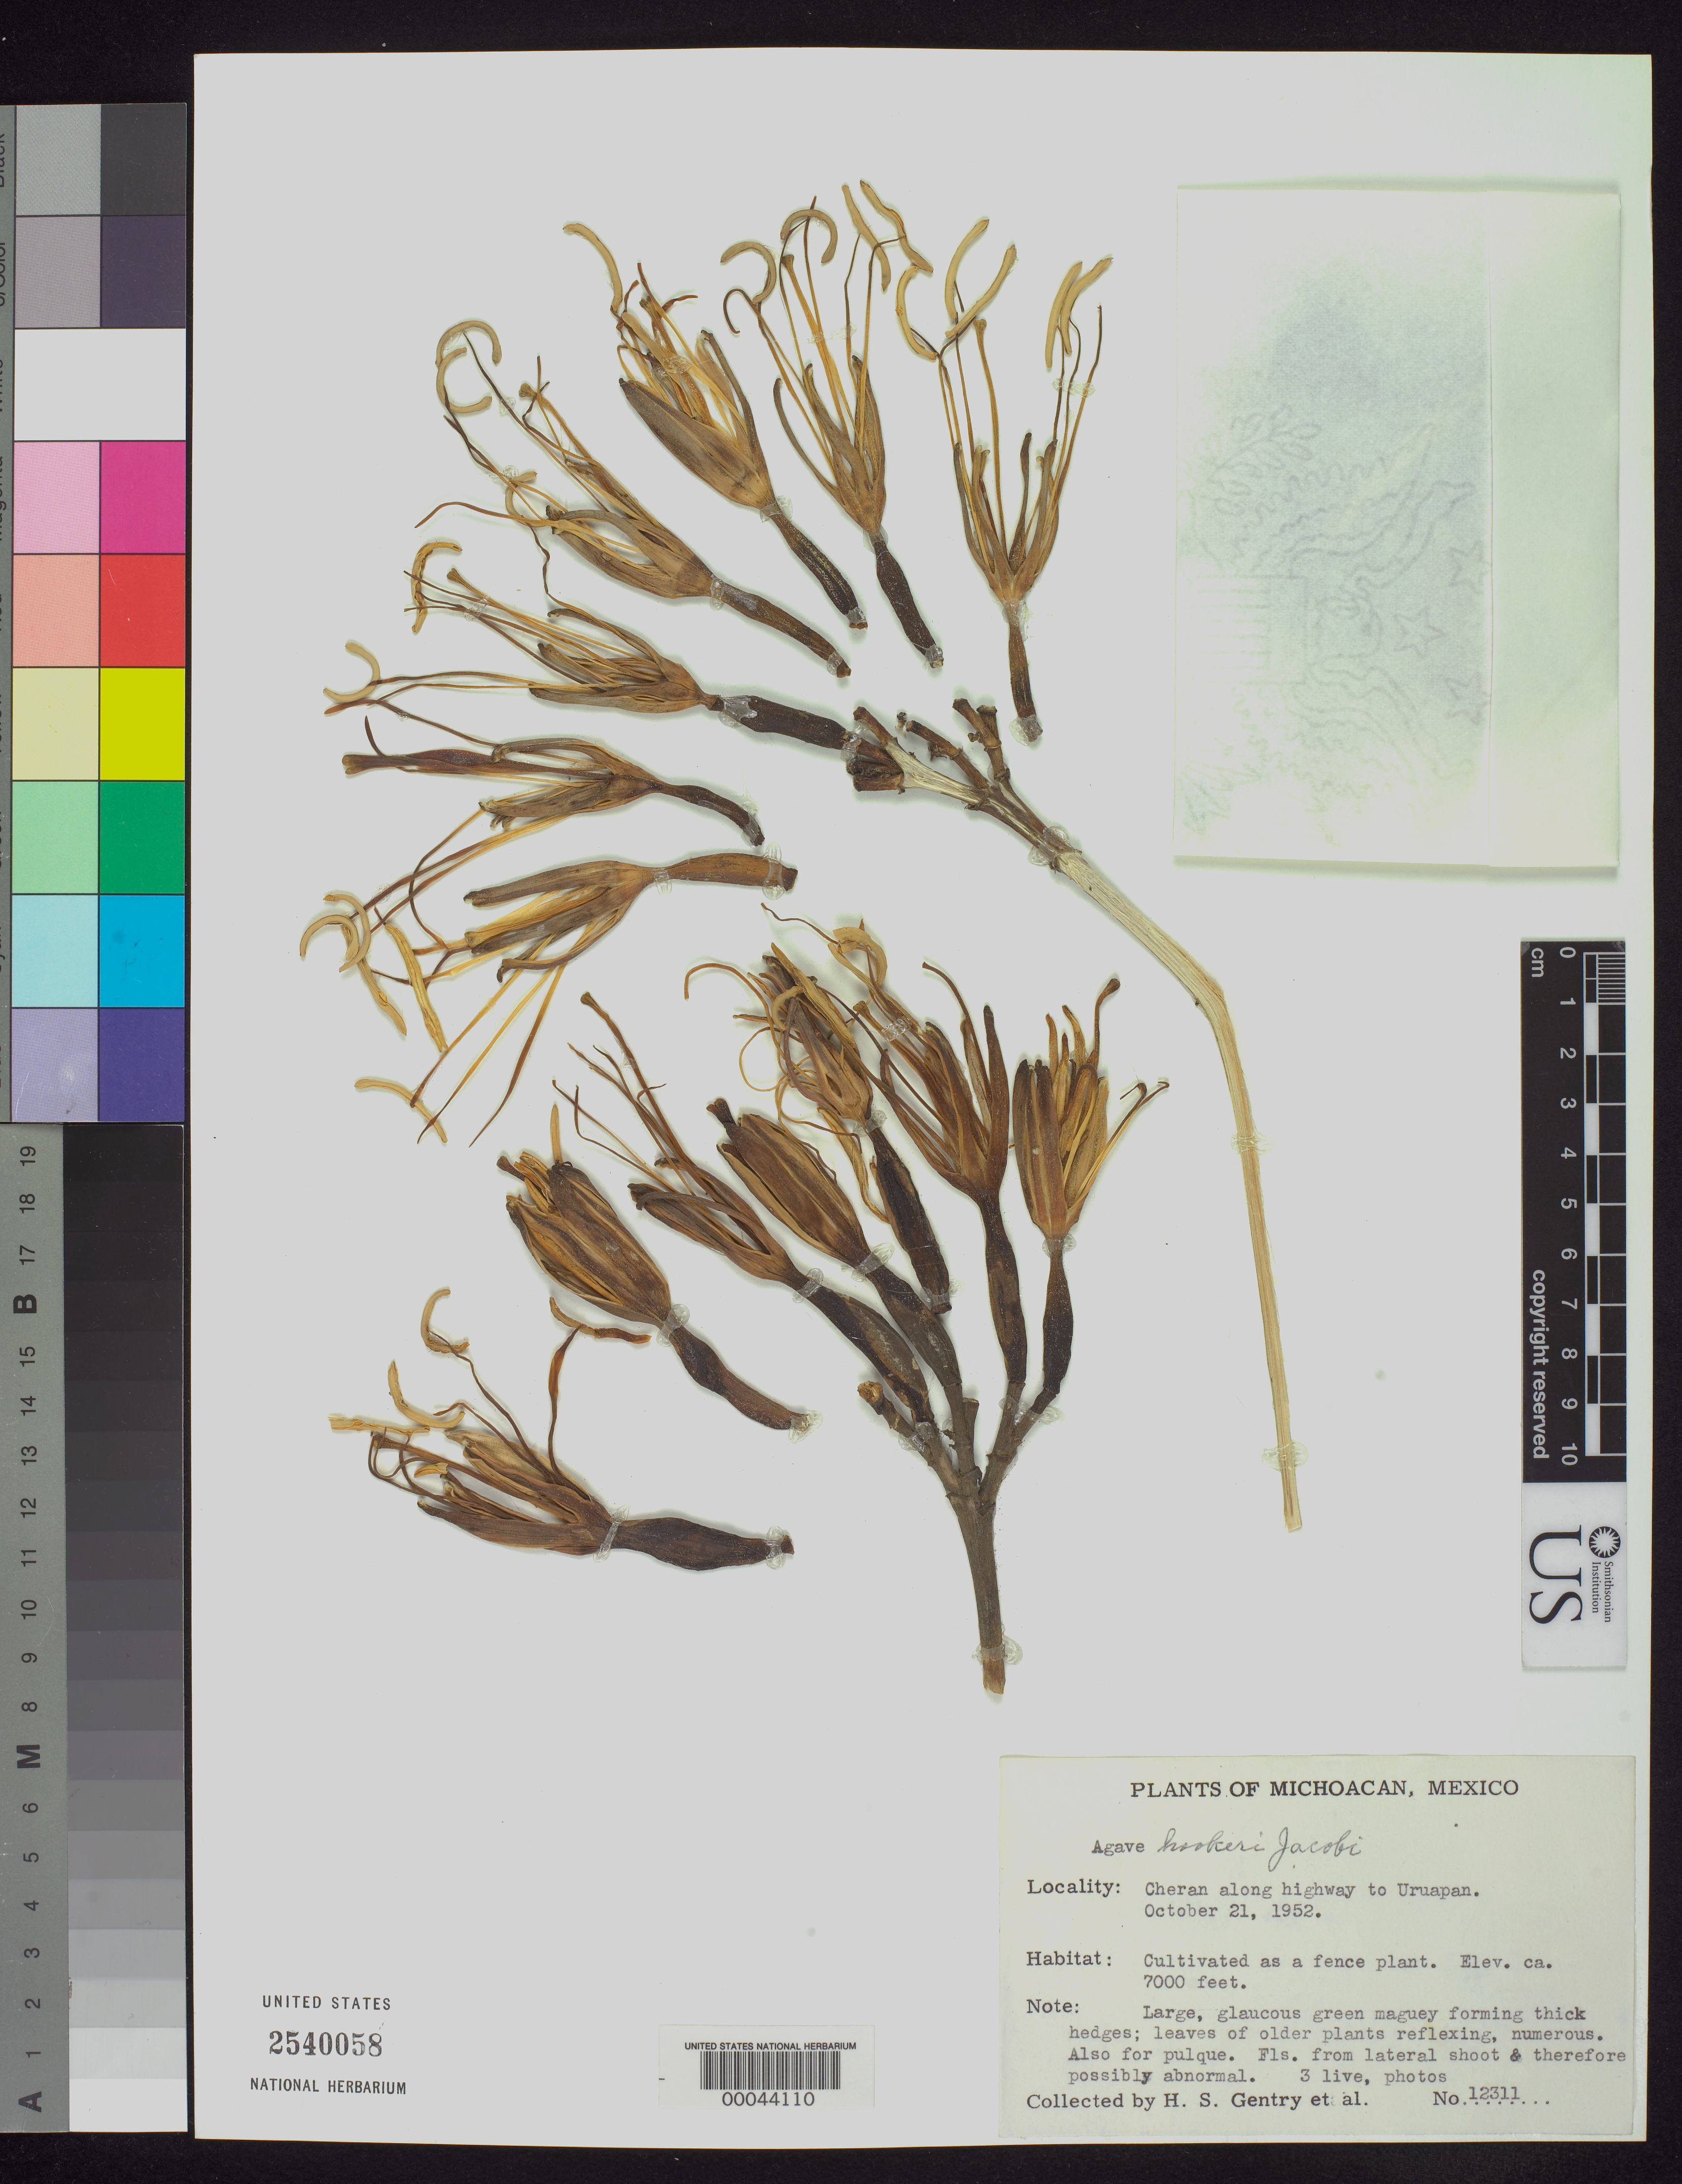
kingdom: Plantae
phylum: Tracheophyta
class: Liliopsida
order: Asparagales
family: Asparagaceae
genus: Agave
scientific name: Agave hookeri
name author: Jacobi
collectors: H. S. Gentry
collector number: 12311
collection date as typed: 21 Oct 1952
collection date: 1952-10-21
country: Mexico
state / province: Michoacán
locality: Cheran along highway to Uruapan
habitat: Cultivated as a fence plant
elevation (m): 2134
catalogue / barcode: US 2540058